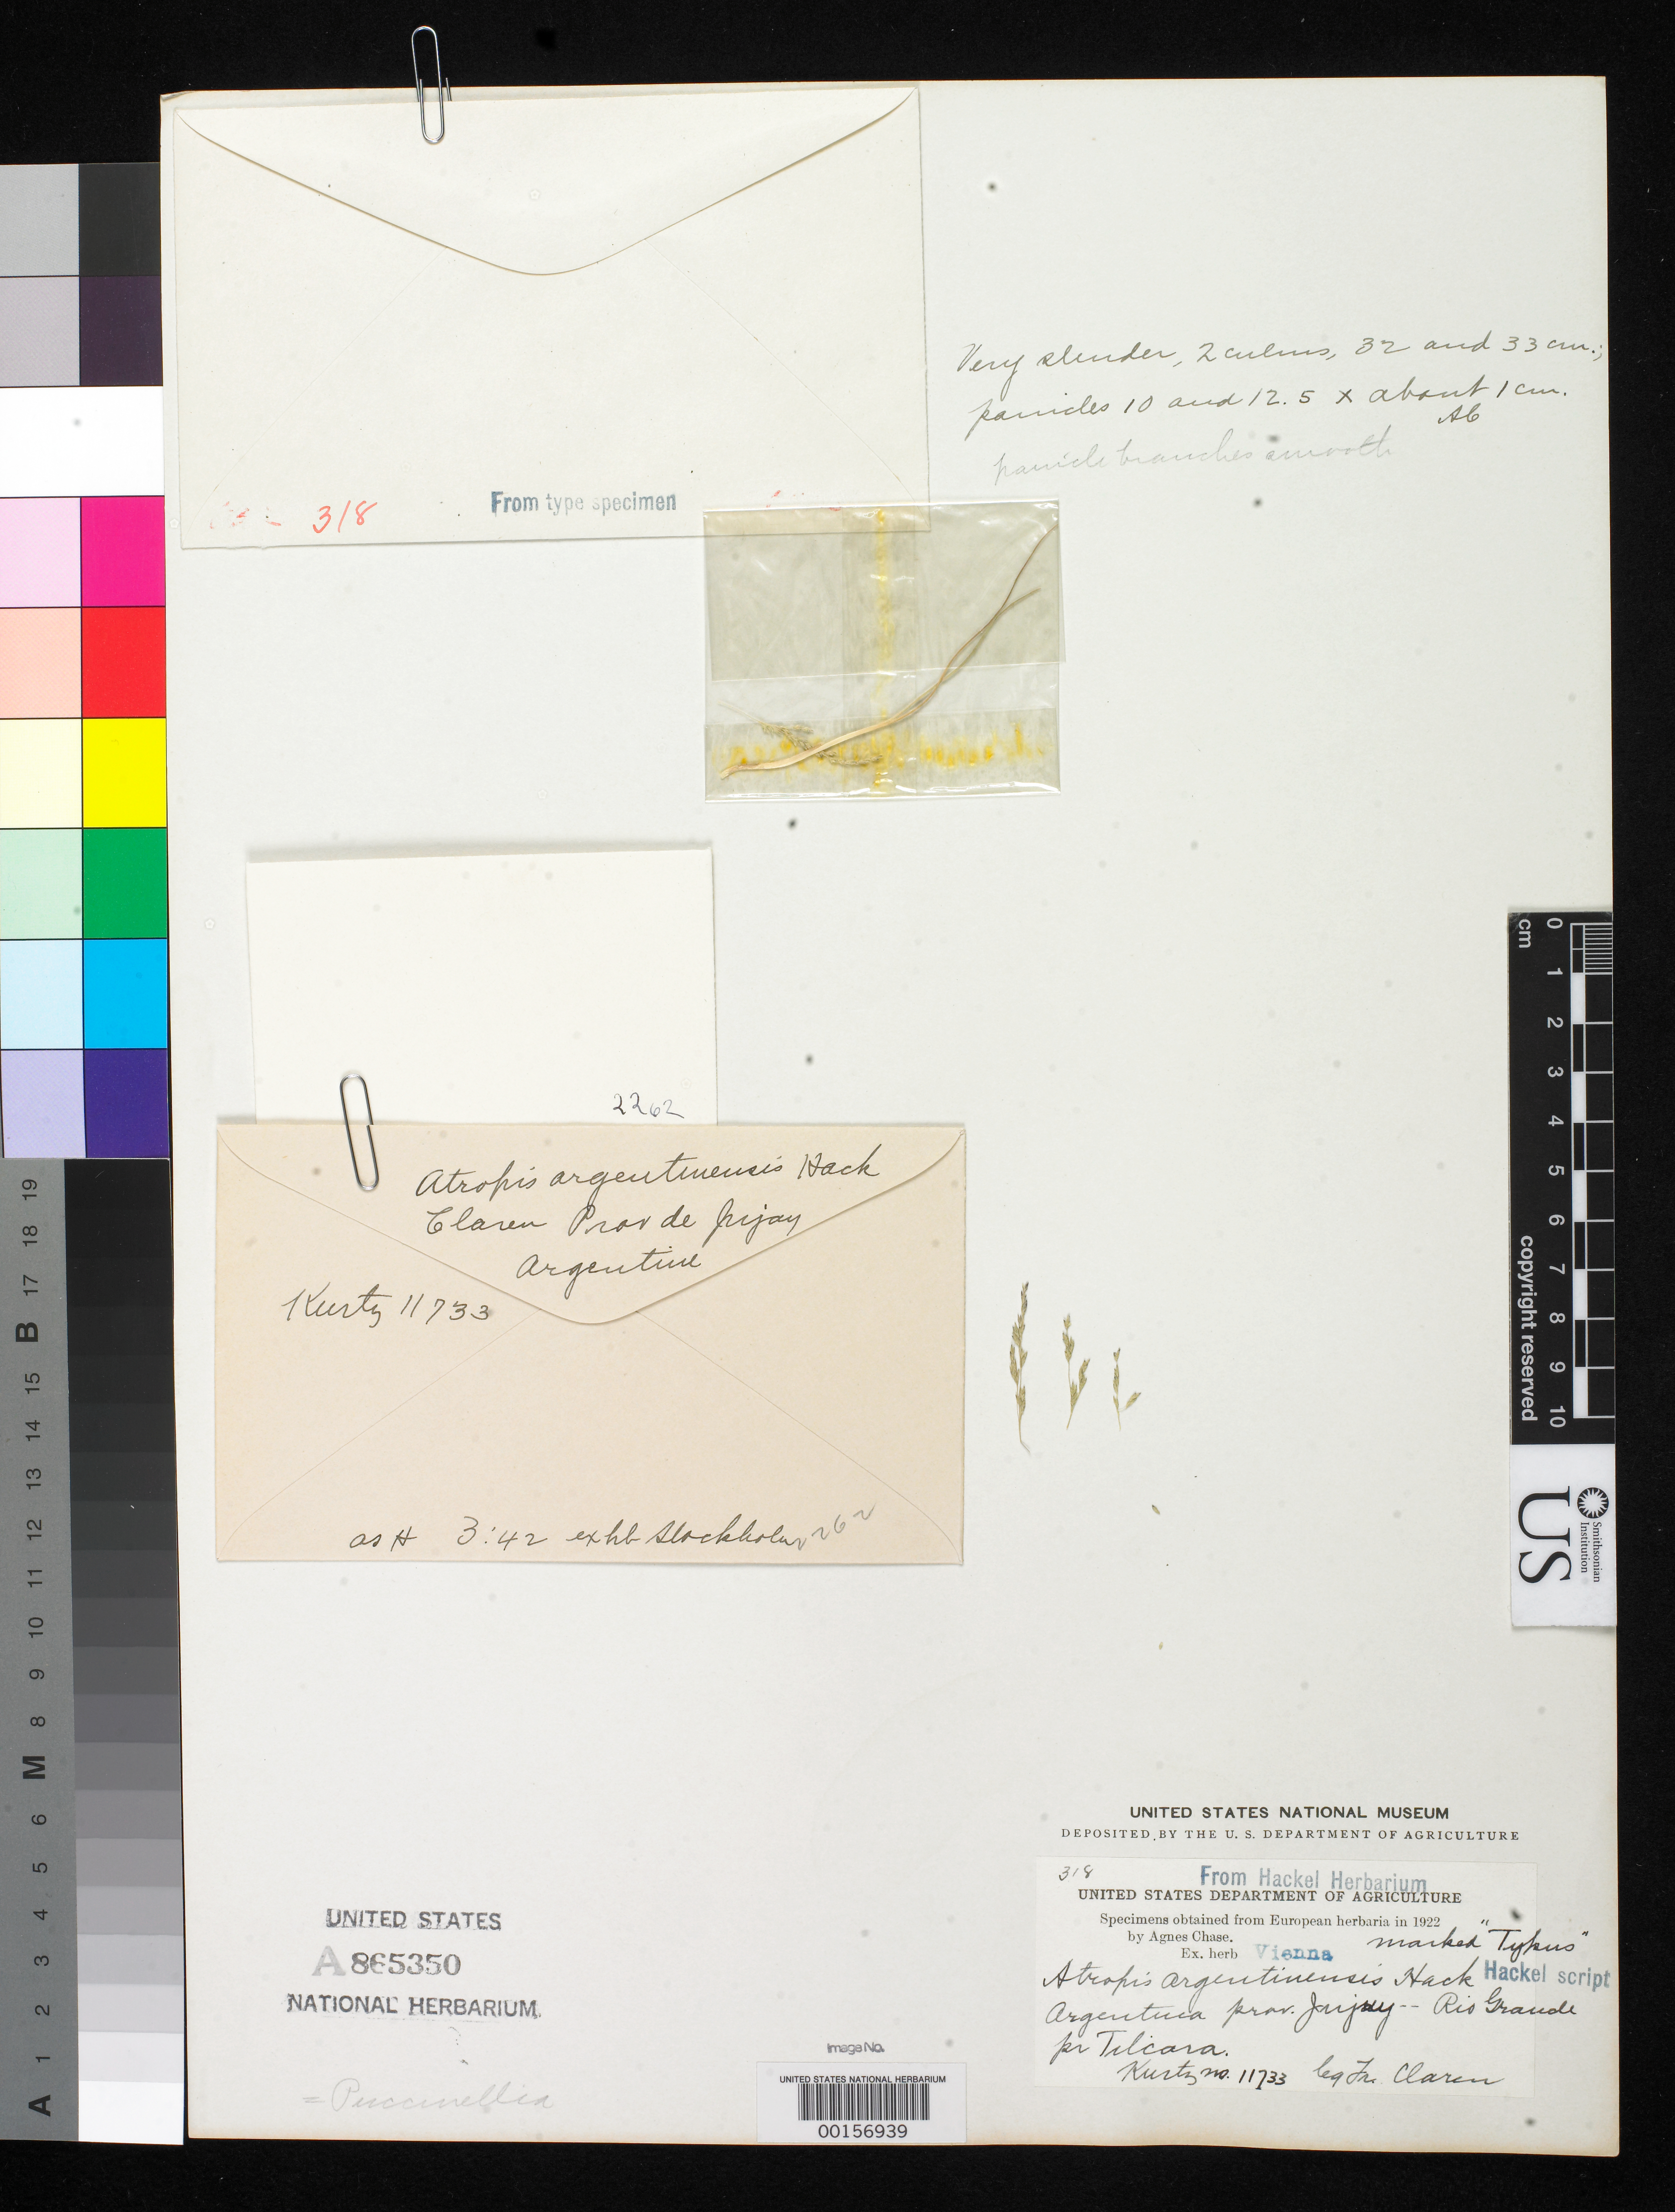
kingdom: Plantae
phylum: Tracheophyta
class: Liliopsida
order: Poales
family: Poaceae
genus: Atropis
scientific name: Atropis argentinensis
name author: Hack.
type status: Type Fragment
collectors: F. Kurtz & F. Claren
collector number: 11733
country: Argentina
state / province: Jujuy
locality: Prope Tilcara, Rio Grande.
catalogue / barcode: US 865350A